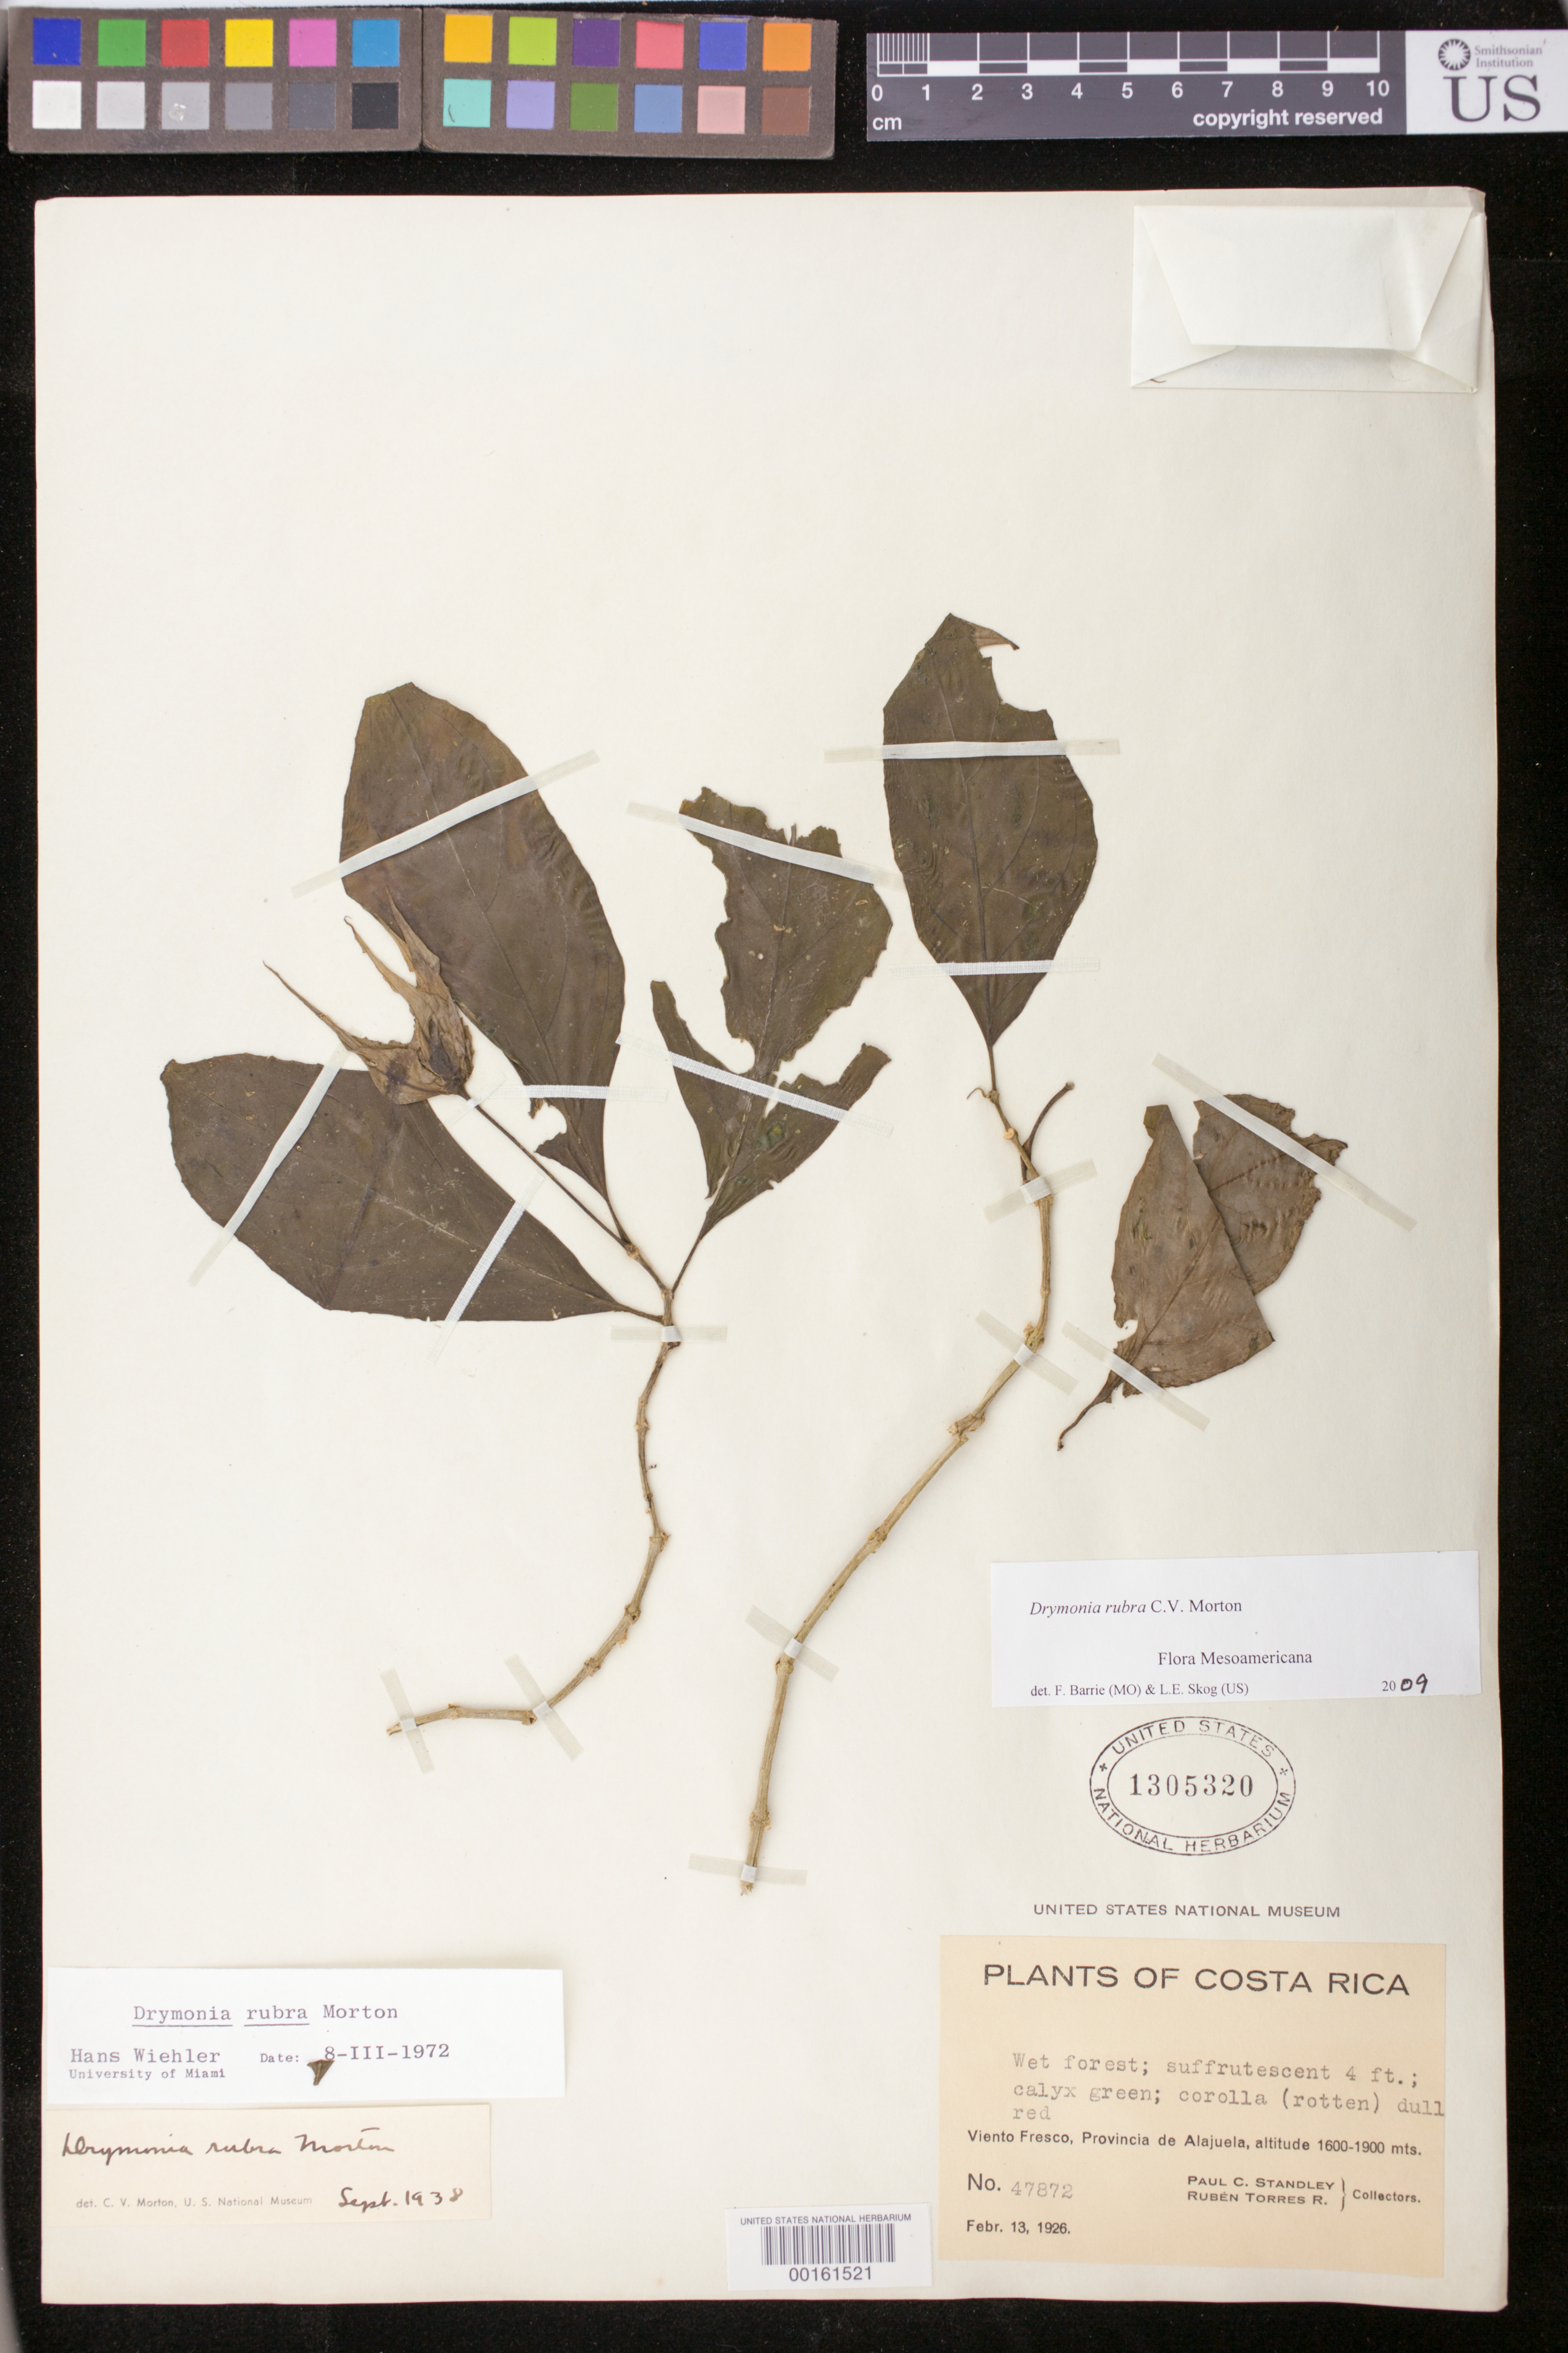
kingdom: Plantae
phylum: Tracheophyta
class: Magnoliopsida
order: Lamiales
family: Gesneriaceae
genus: Drymonia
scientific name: Drymonia rubra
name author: C.V. Morton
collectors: P. C. Standley & R. Torres R.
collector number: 47872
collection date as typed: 13 Feb 1926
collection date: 1926-02-13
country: Costa Rica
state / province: Alajuela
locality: Viento Fresco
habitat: Wet forest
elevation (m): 1600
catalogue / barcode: US 1305320